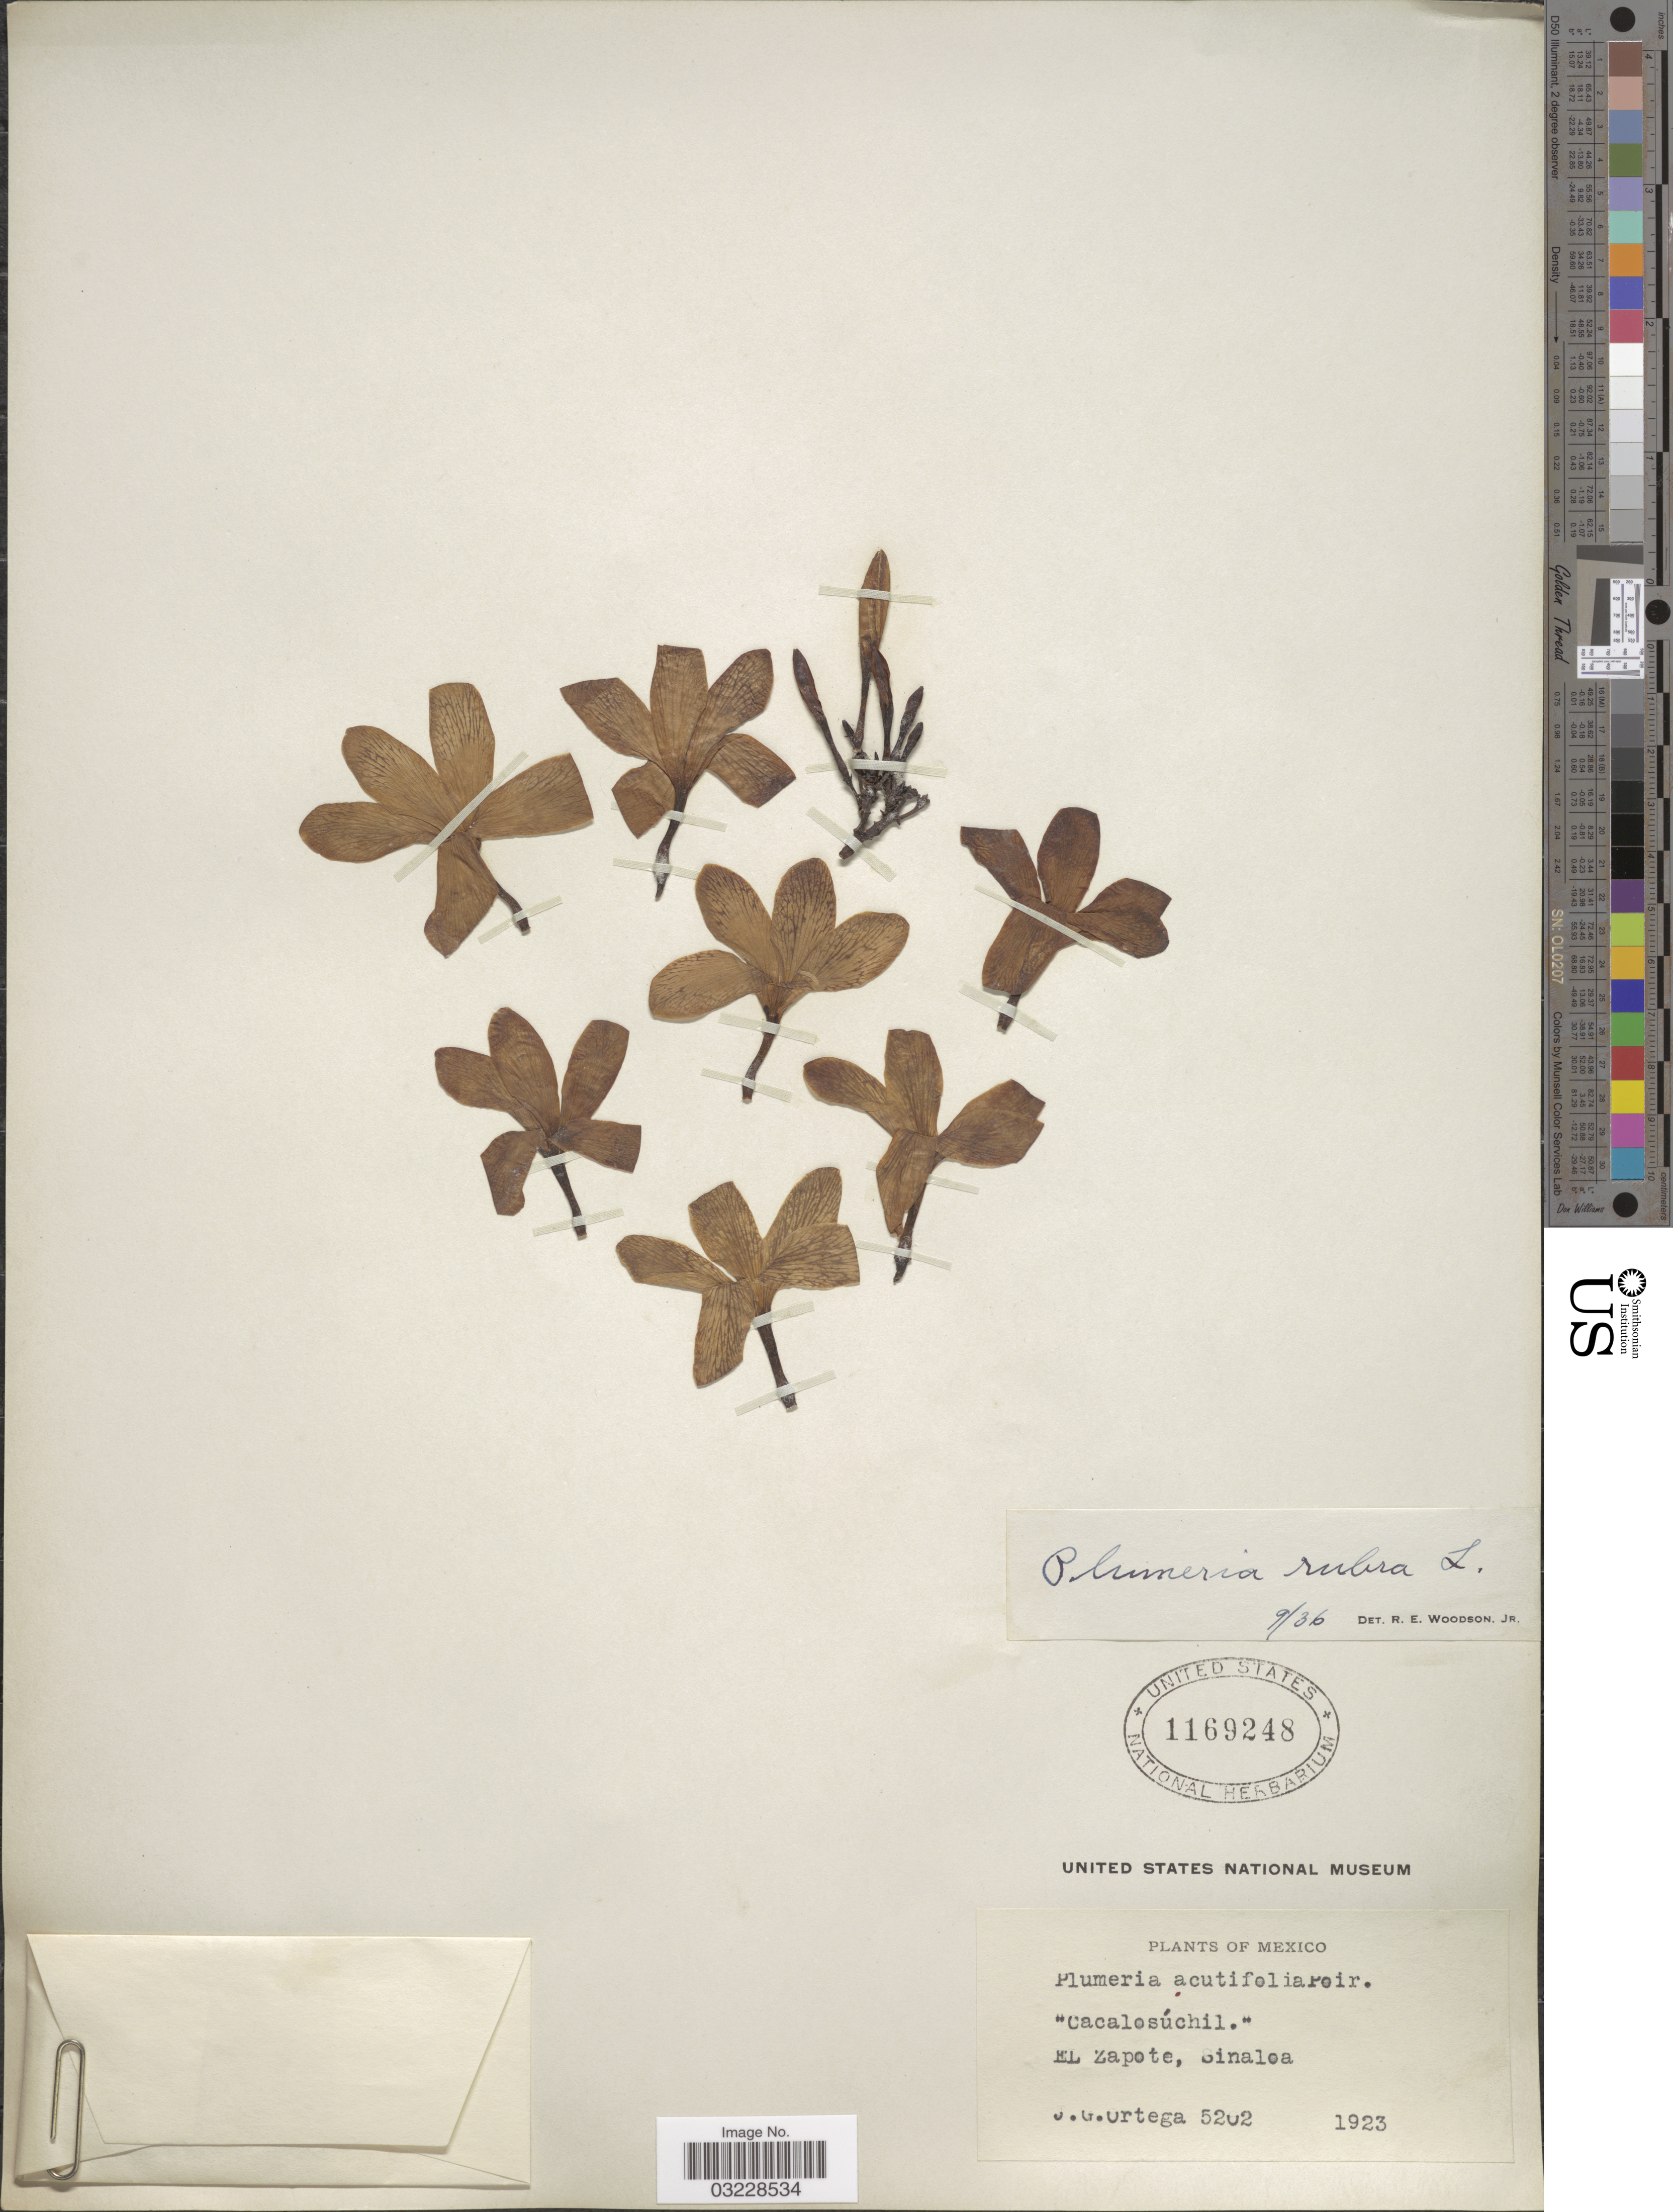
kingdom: Plantae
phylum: Tracheophyta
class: Magnoliopsida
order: Gentianales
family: Apocynaceae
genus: Plumeria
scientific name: Plumeria rubra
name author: L.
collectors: J. Ortega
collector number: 5202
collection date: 1923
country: Mexico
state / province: Sinaloa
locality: El Zapote, Sinaloa.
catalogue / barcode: US 1169248